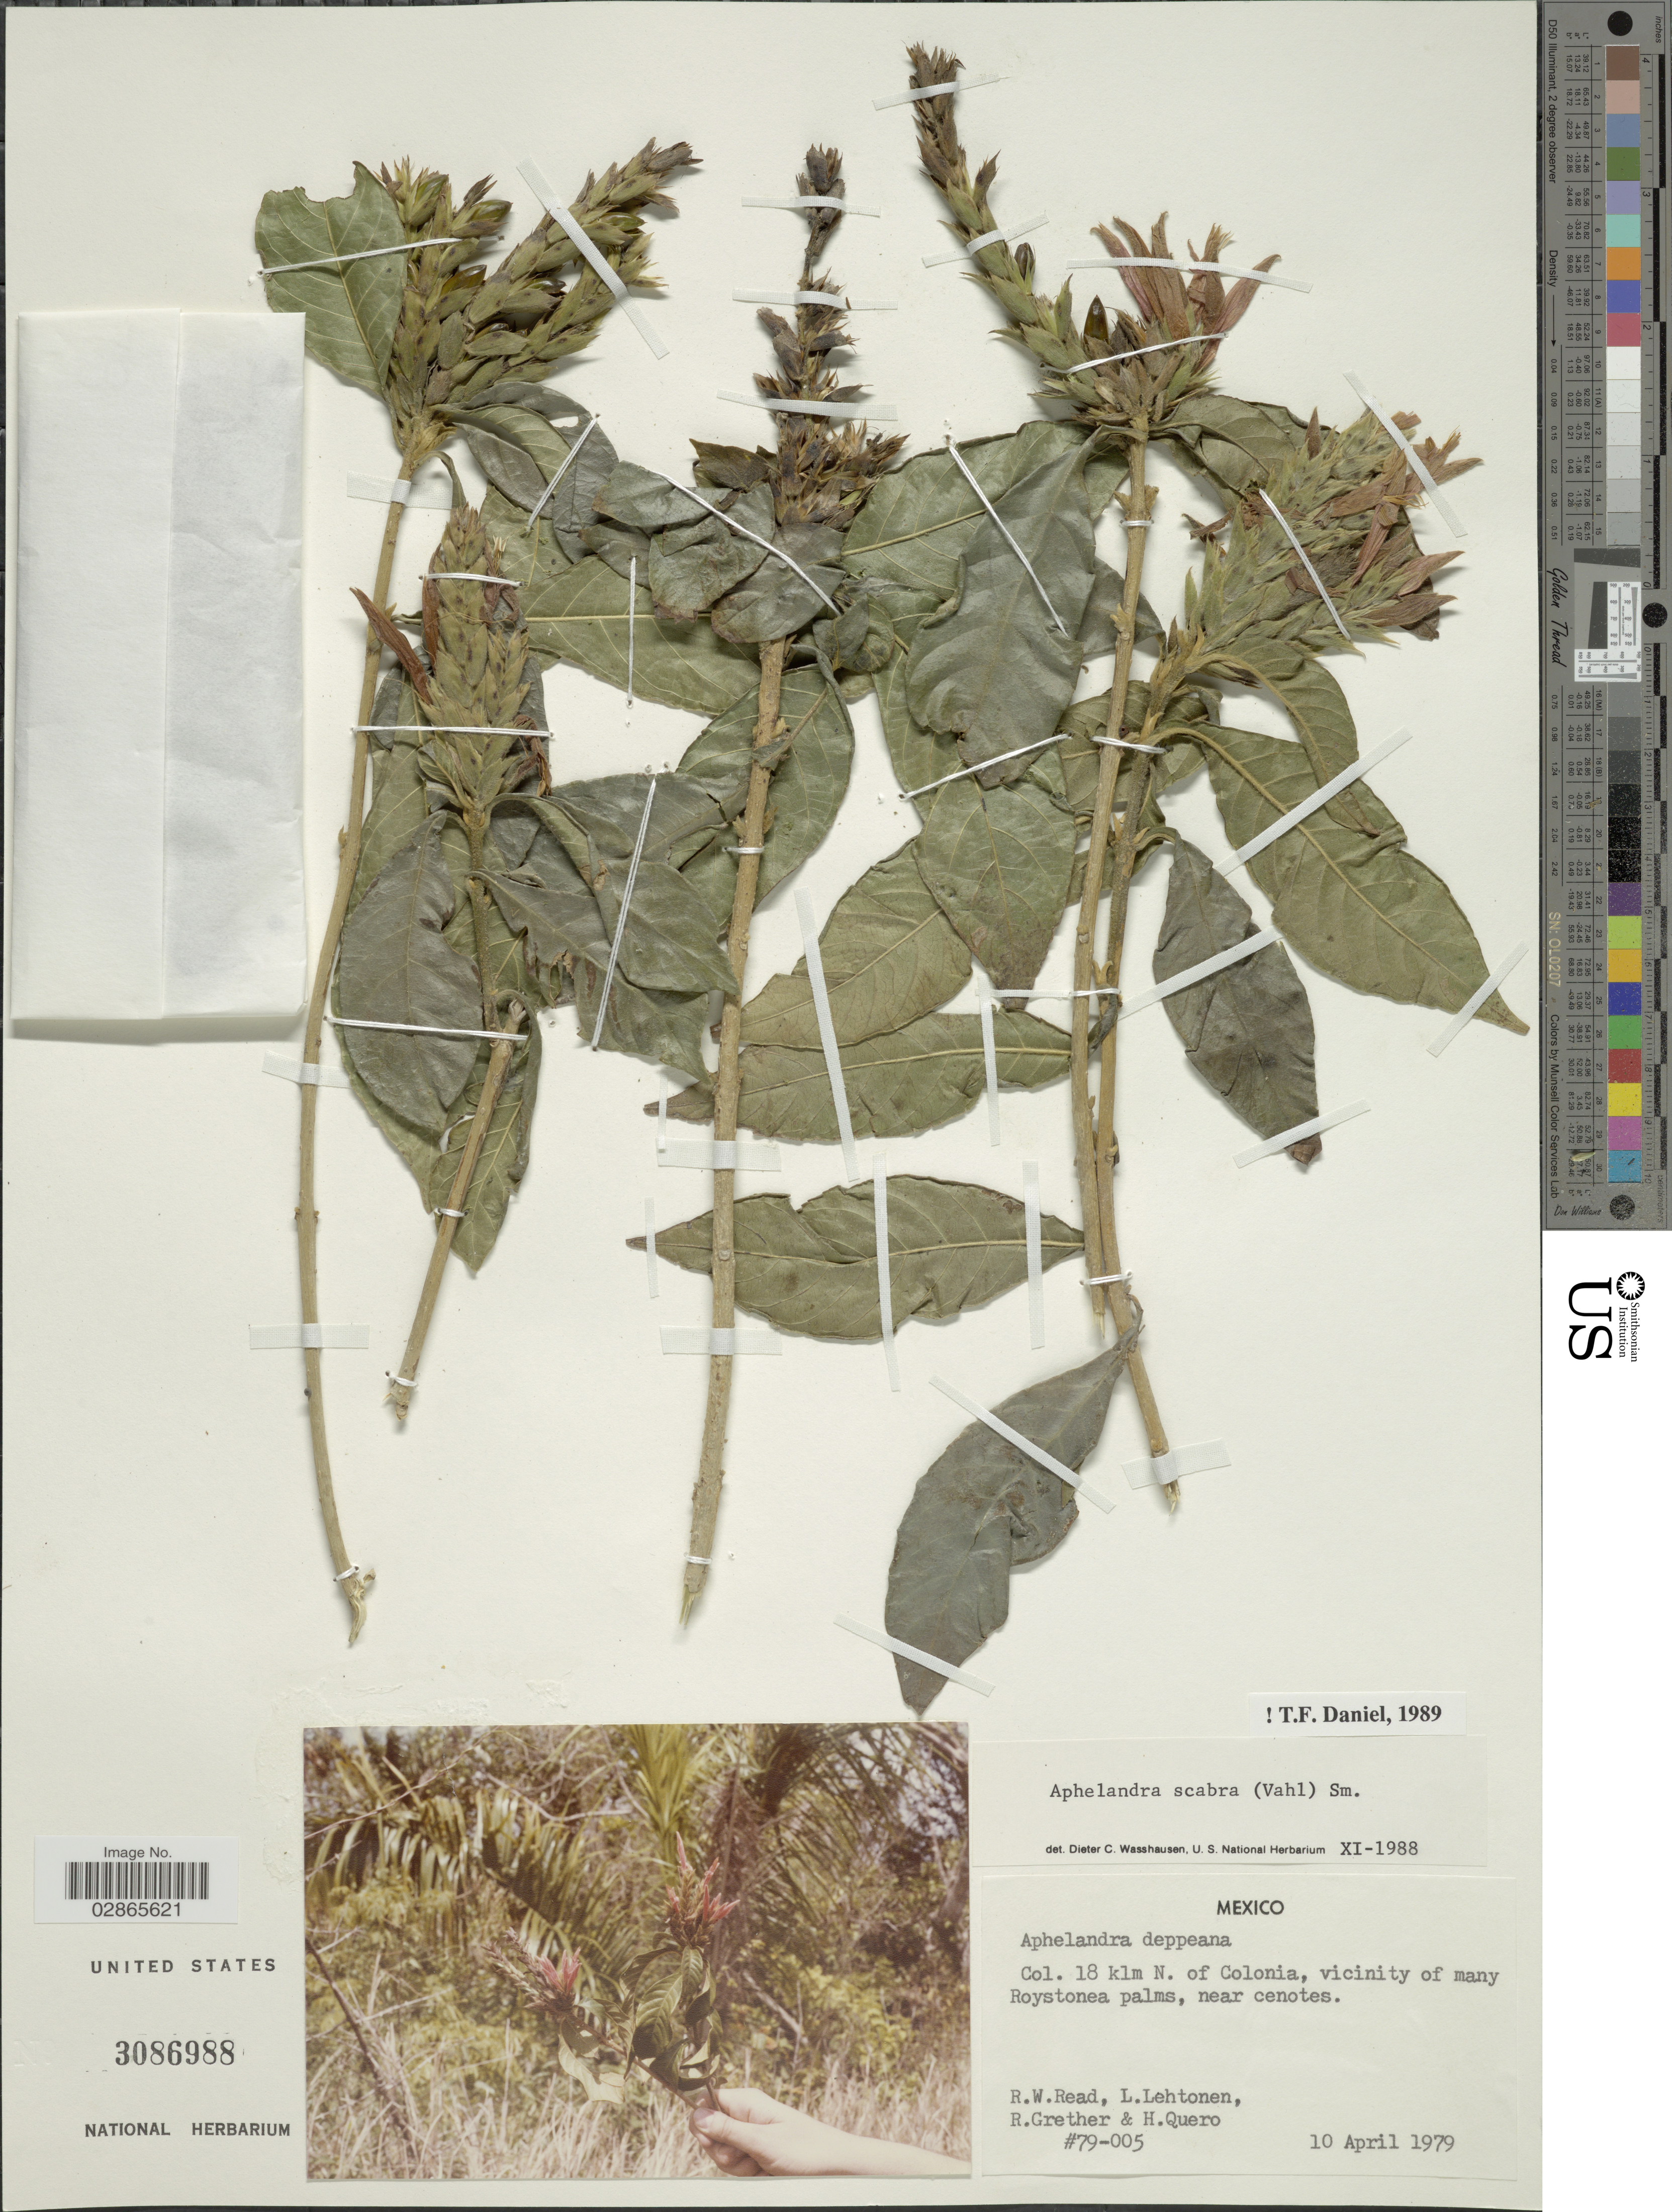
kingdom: Plantae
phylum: Tracheophyta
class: Magnoliopsida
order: Lamiales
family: Acanthaceae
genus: Aphelandra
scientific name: Aphelandra deppeana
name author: Schltdl. & Cham.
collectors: R. W. Read, L. Lehtonen, R. Grether & H. Quero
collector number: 79-005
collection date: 1979-04-10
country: Mexico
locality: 18 klm N. of Colonia, vicinity of many Roystonea palms, near cenotes.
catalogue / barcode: US 3086988